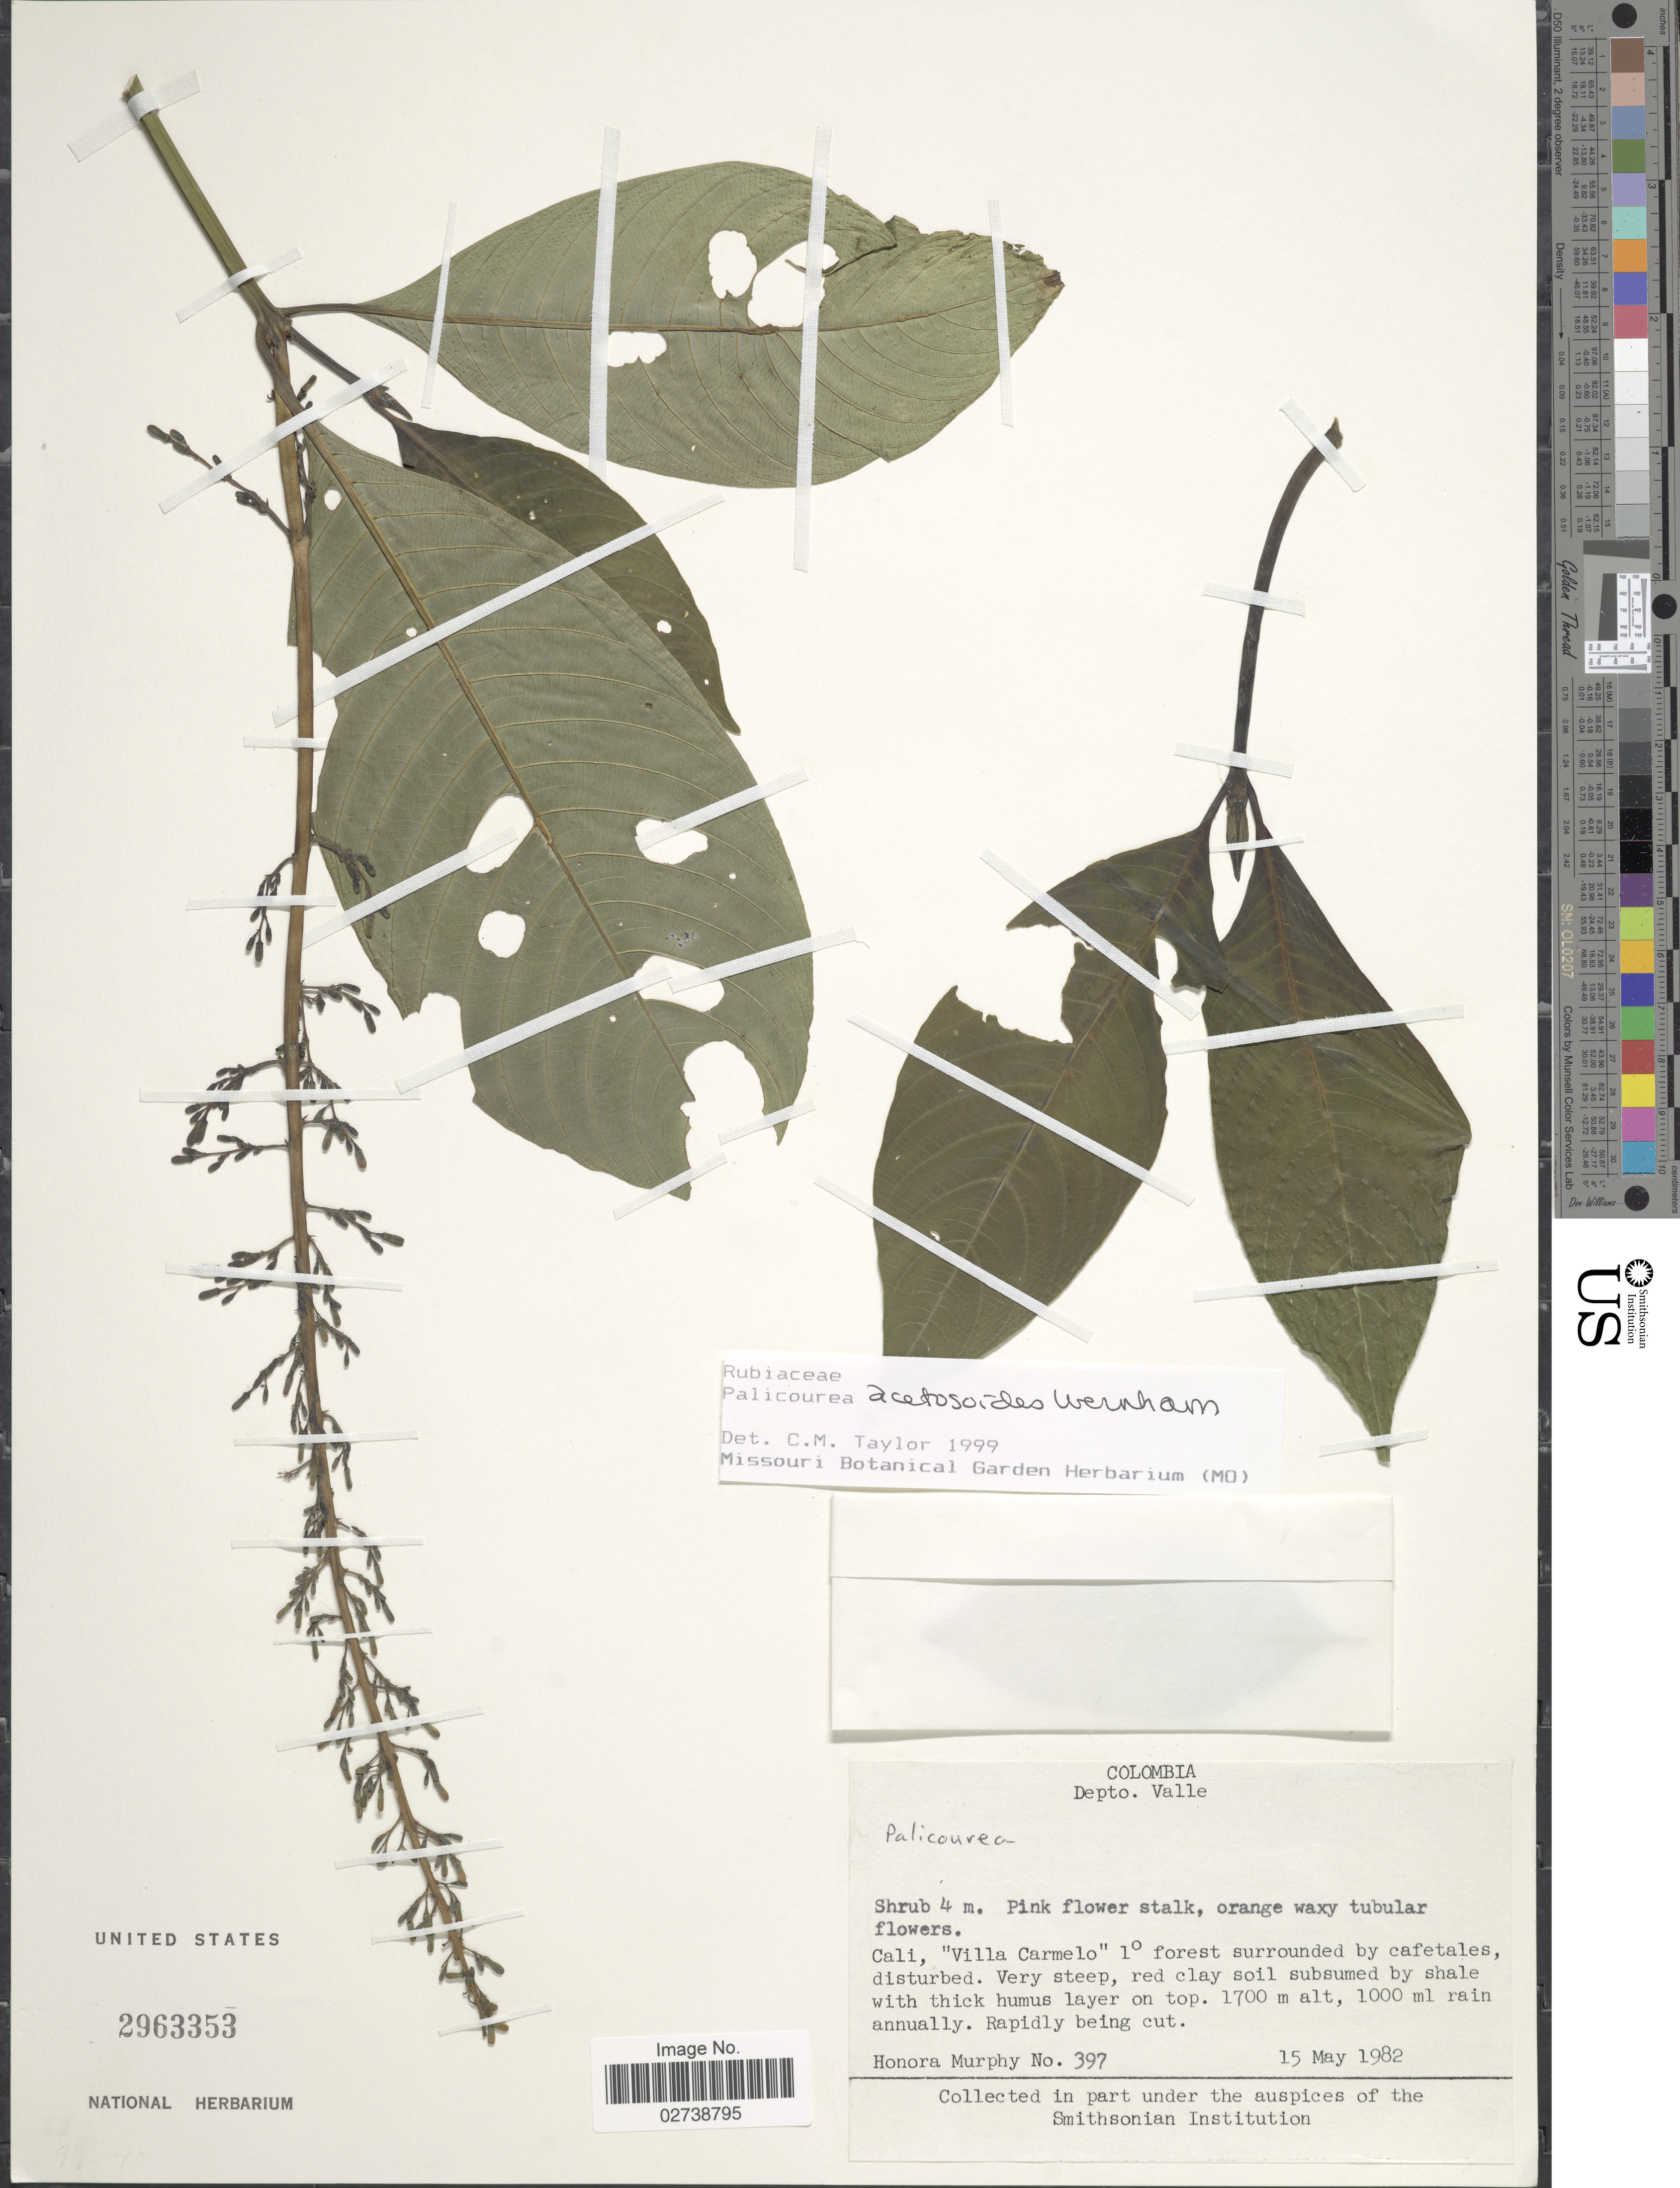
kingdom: Plantae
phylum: Tracheophyta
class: Magnoliopsida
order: Gentianales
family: Rubiaceae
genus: Palicourea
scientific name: Palicourea acetosoides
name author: Wernham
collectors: H. Murphy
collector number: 397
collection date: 1982-05-15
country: Colombia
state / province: Valle del Cauca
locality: Depto. Valle, Cali, 'Villa Carmelo' 1° forest surrounded by caferales, disturbed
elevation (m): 1700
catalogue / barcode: US 2963353